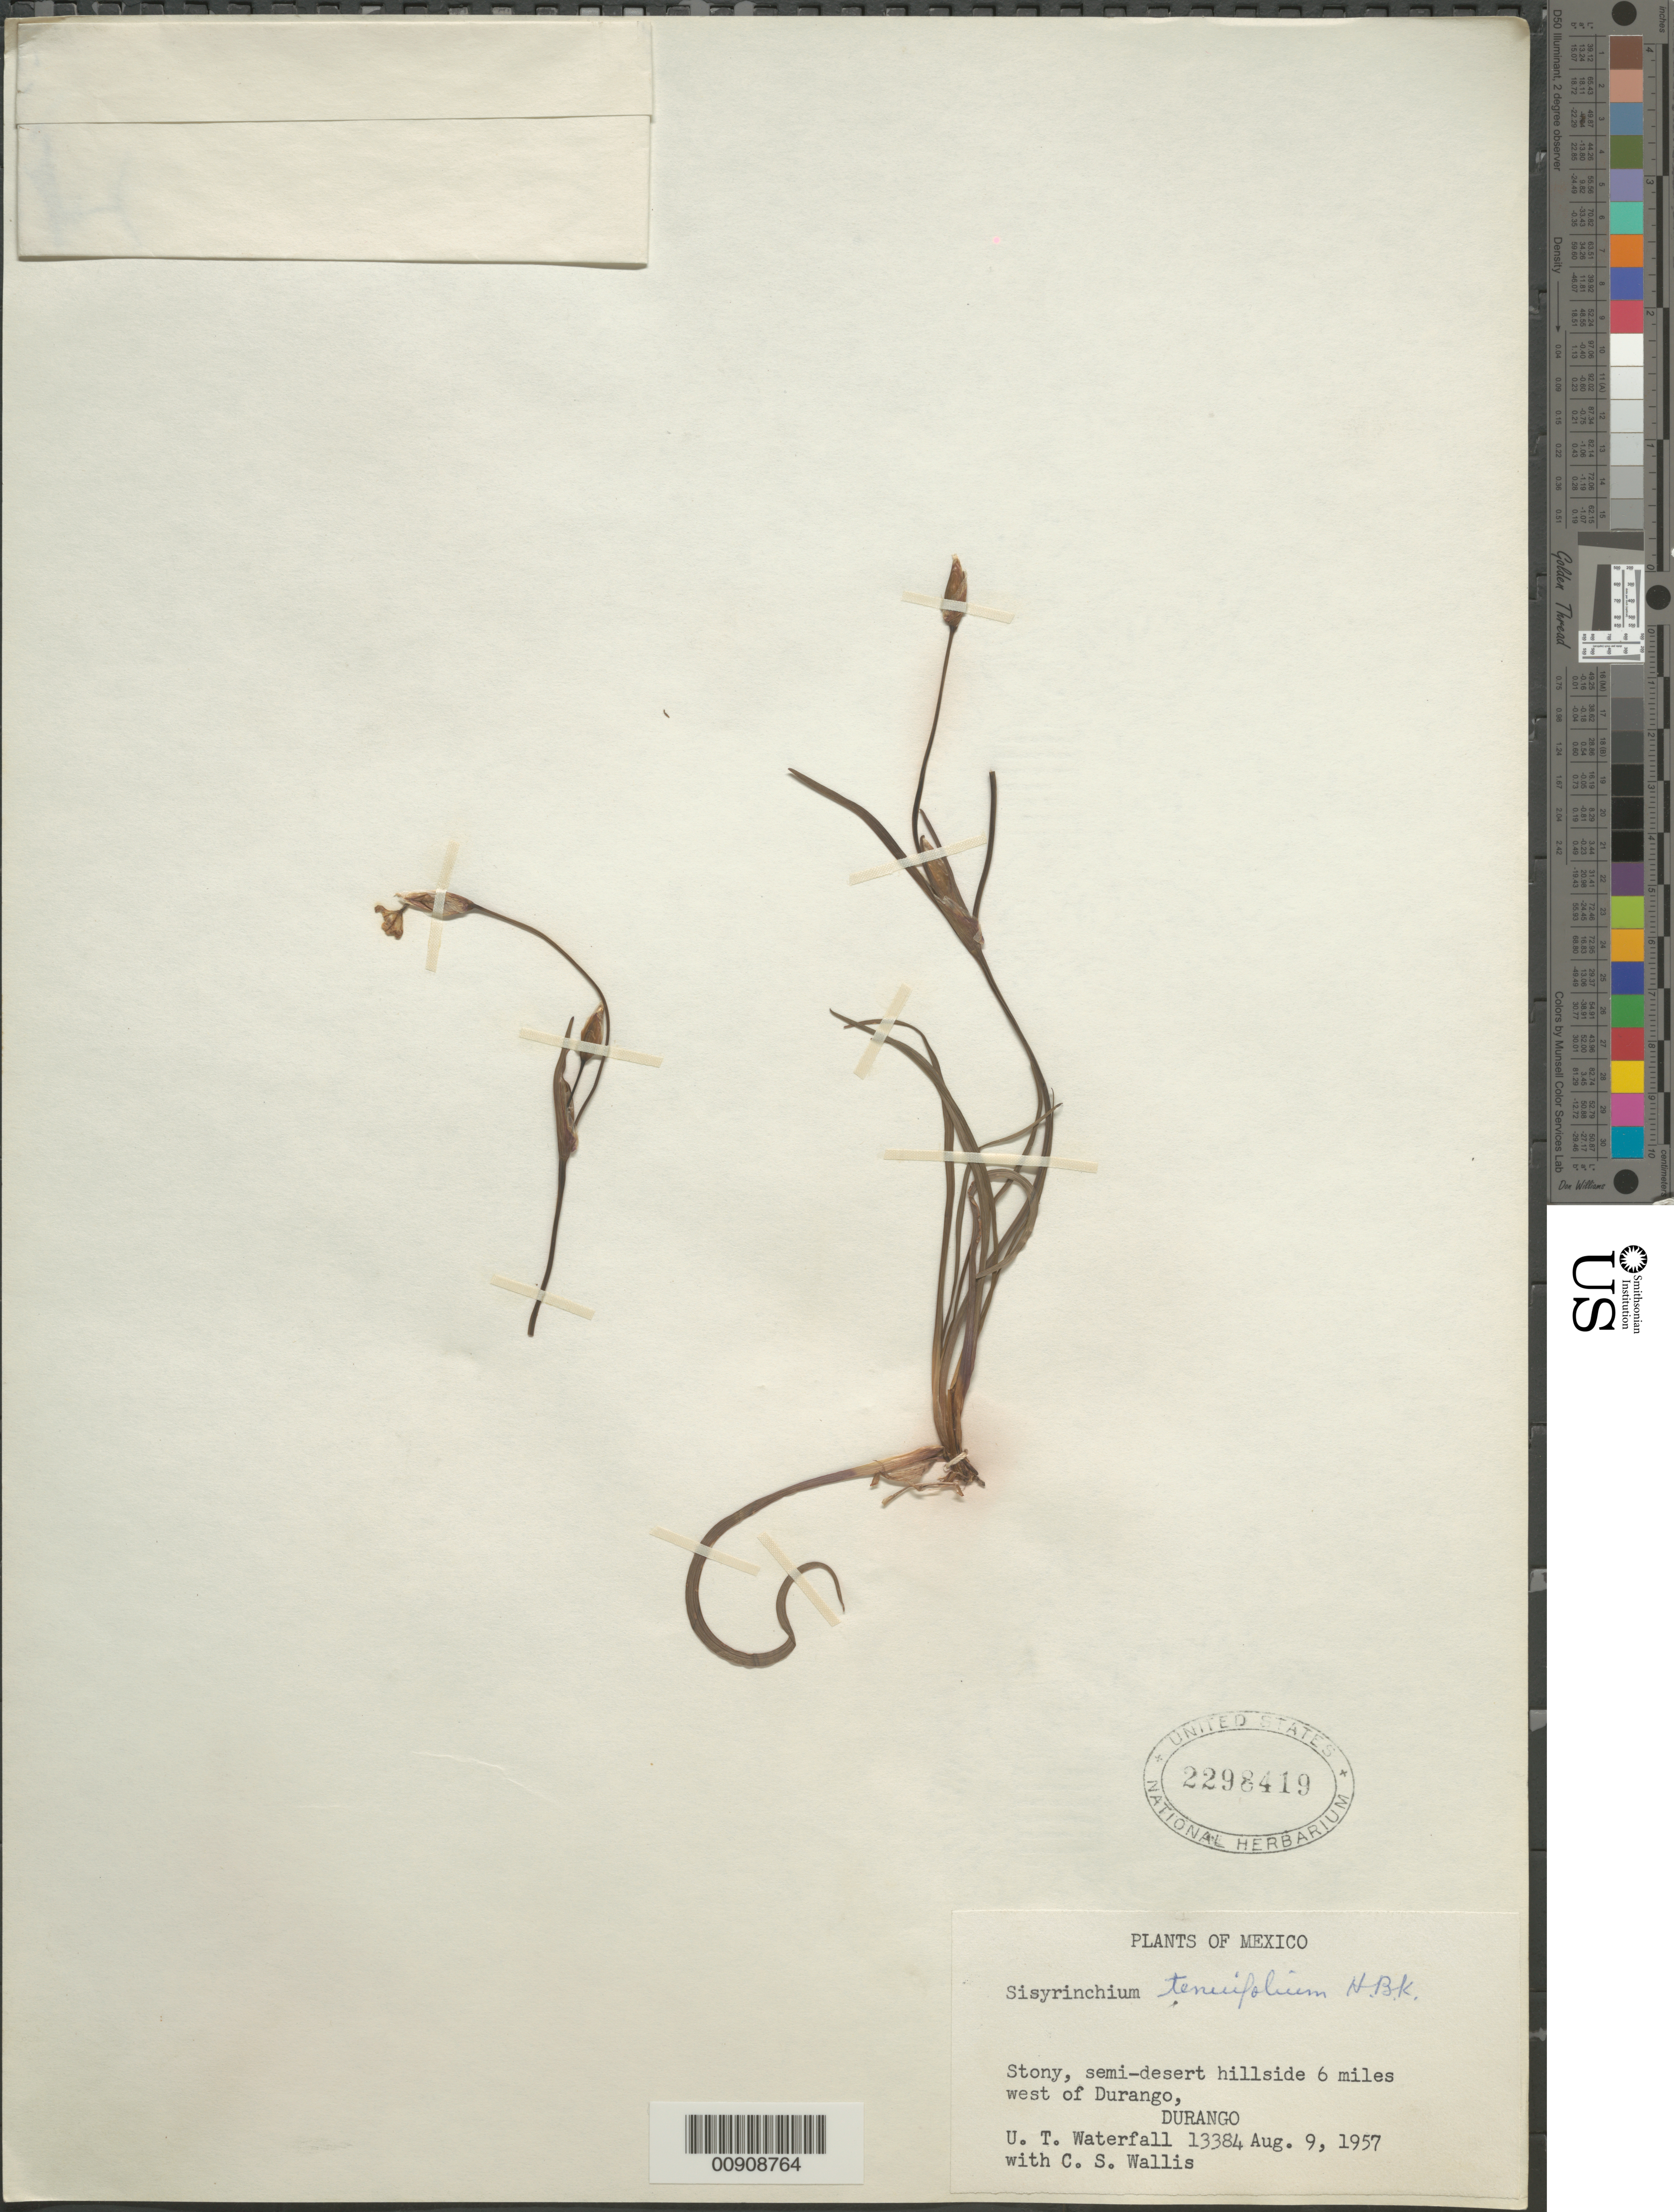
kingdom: Plantae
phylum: Tracheophyta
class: Liliopsida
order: Asparagales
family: Iridaceae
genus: Sisyrinchium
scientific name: Sisyrinchium tenuifolium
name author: Humb. & Bonpl. ex Willd.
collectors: U. T. Waterfall & C. S. Wallis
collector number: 13384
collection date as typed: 09 Aug 1957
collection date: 1957-08-09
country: Mexico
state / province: Durango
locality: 6 miles west of Durango, Durango.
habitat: Stony, semi-desert hillside.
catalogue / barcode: US 2298419